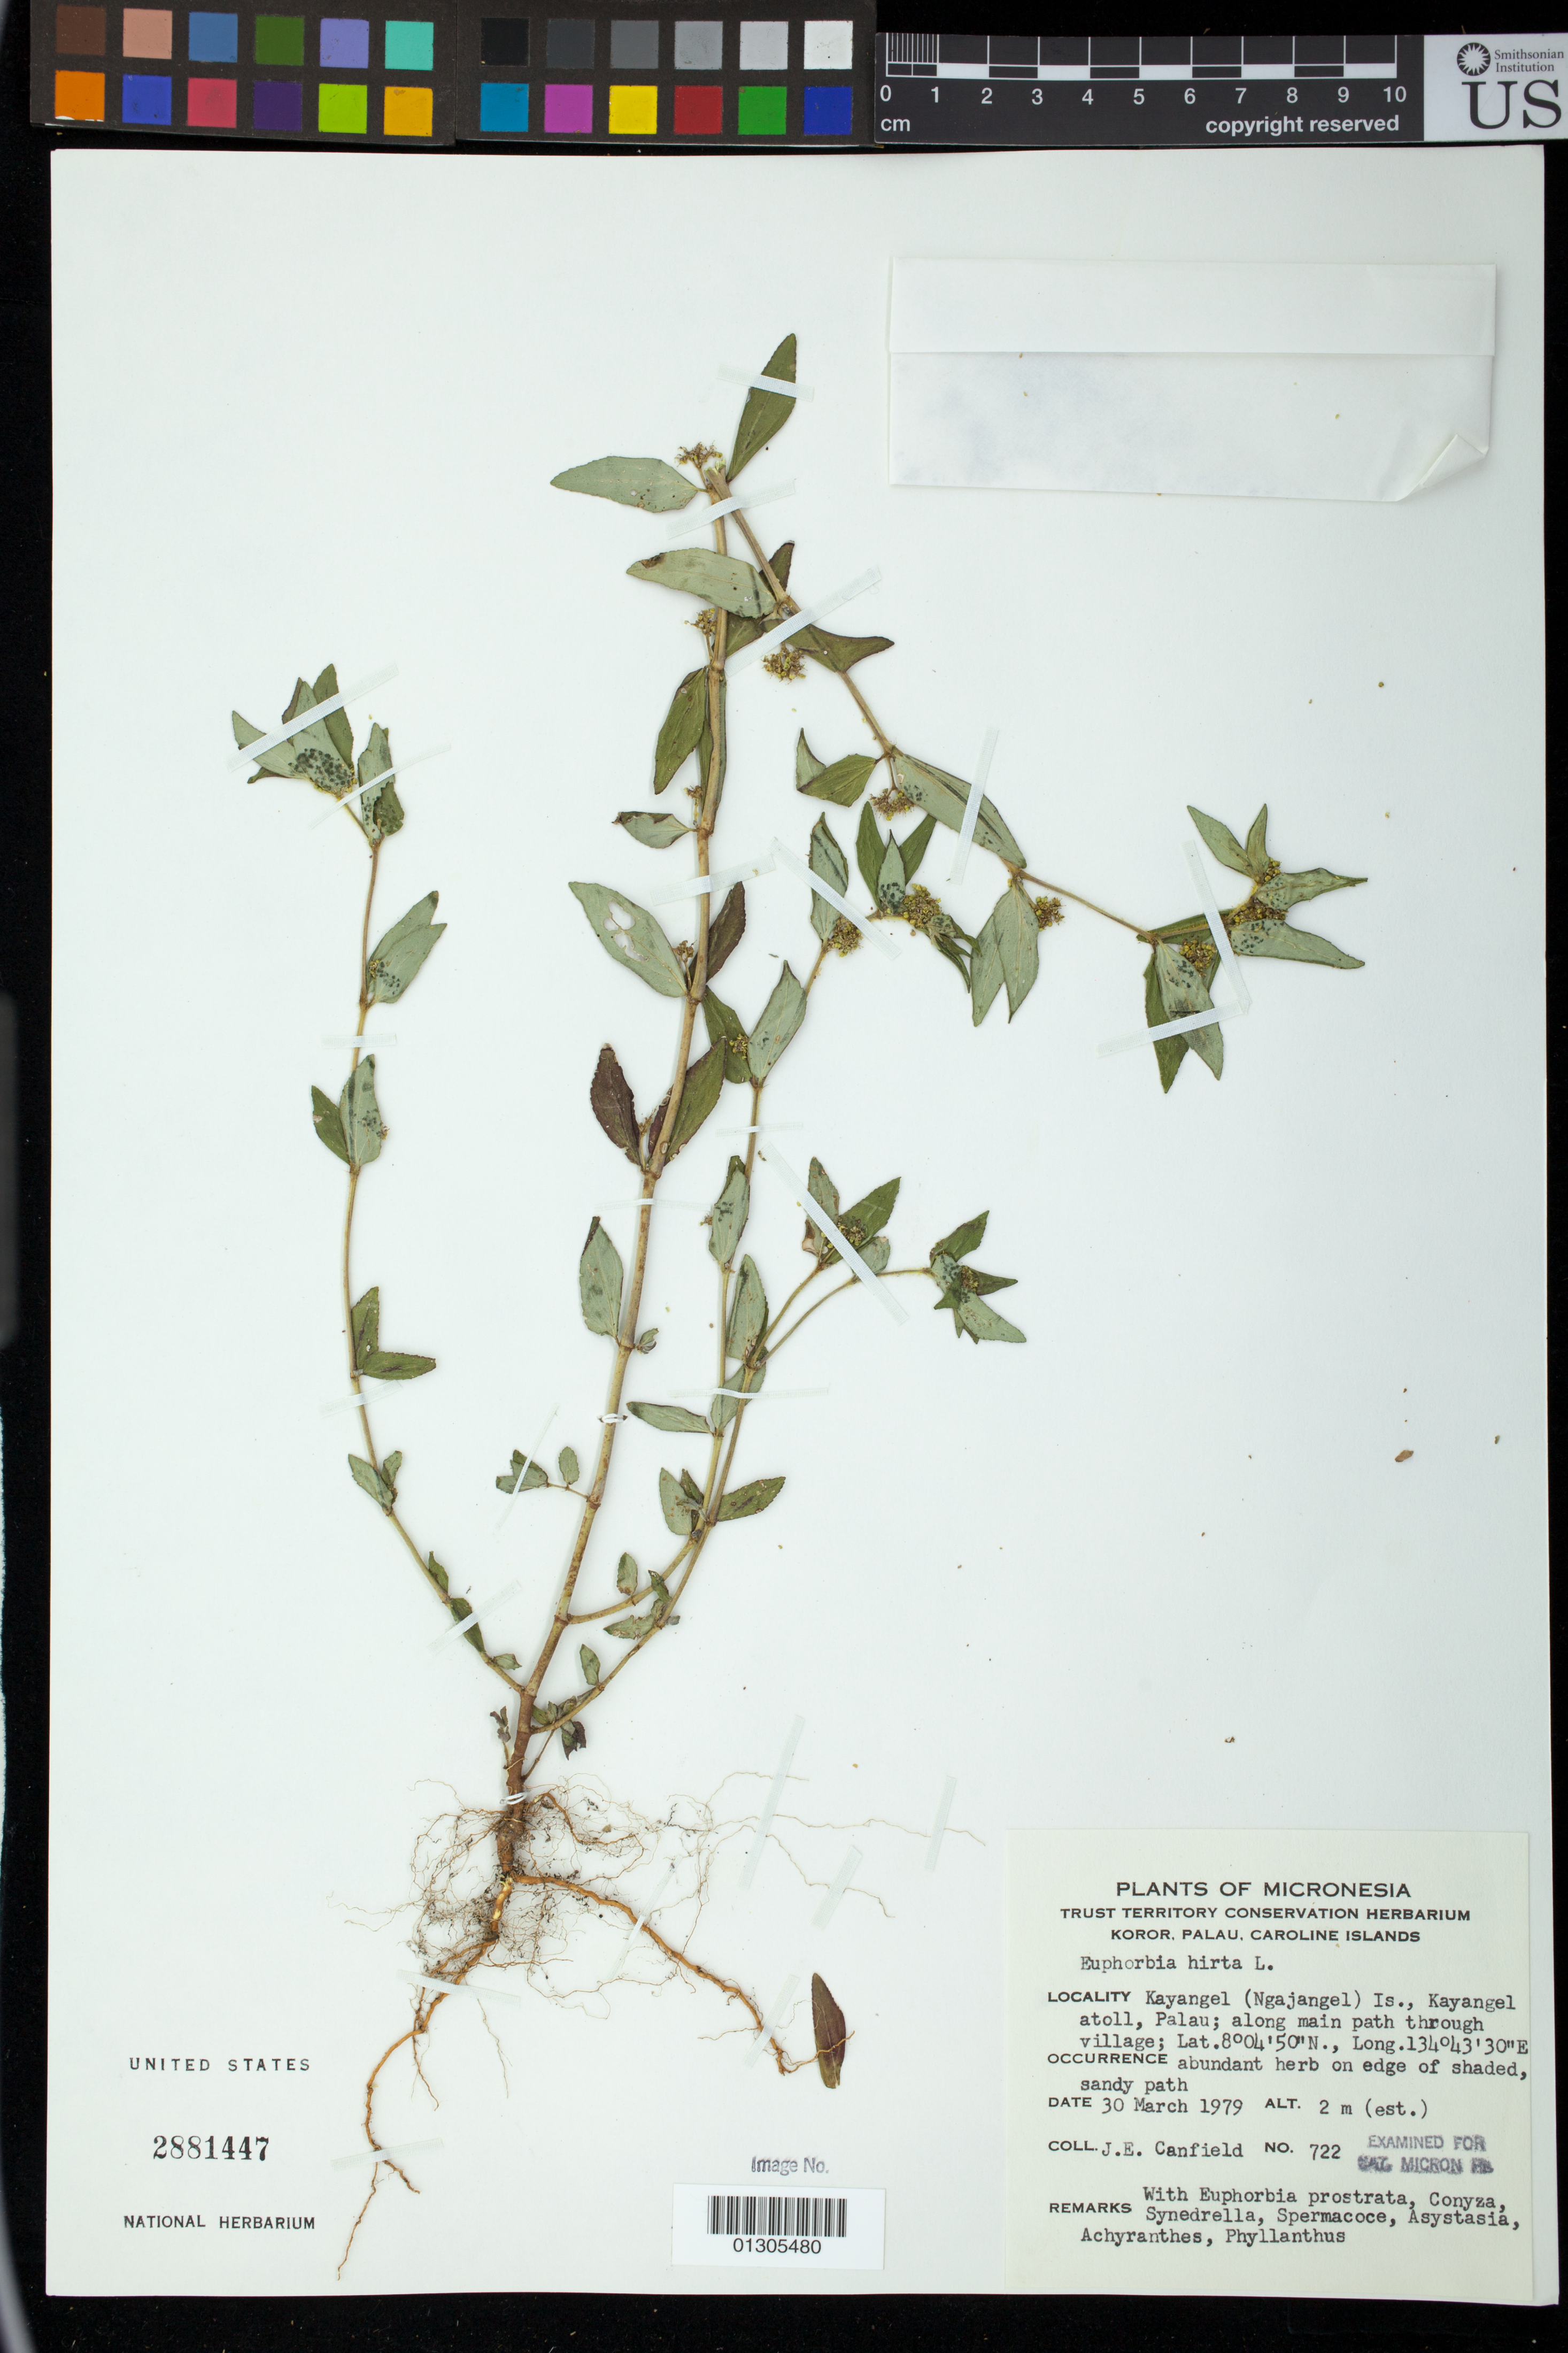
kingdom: Plantae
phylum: Tracheophyta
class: Magnoliopsida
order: Malpighiales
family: Euphorbiaceae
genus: Euphorbia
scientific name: Euphorbia hirta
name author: L.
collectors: J. E. Canfield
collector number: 722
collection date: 1979-03-30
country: Palau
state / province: Kayangel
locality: Kayangel (Ngajangel) Is., Kayangel Atoll, along main path through village.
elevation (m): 2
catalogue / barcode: US 2881447